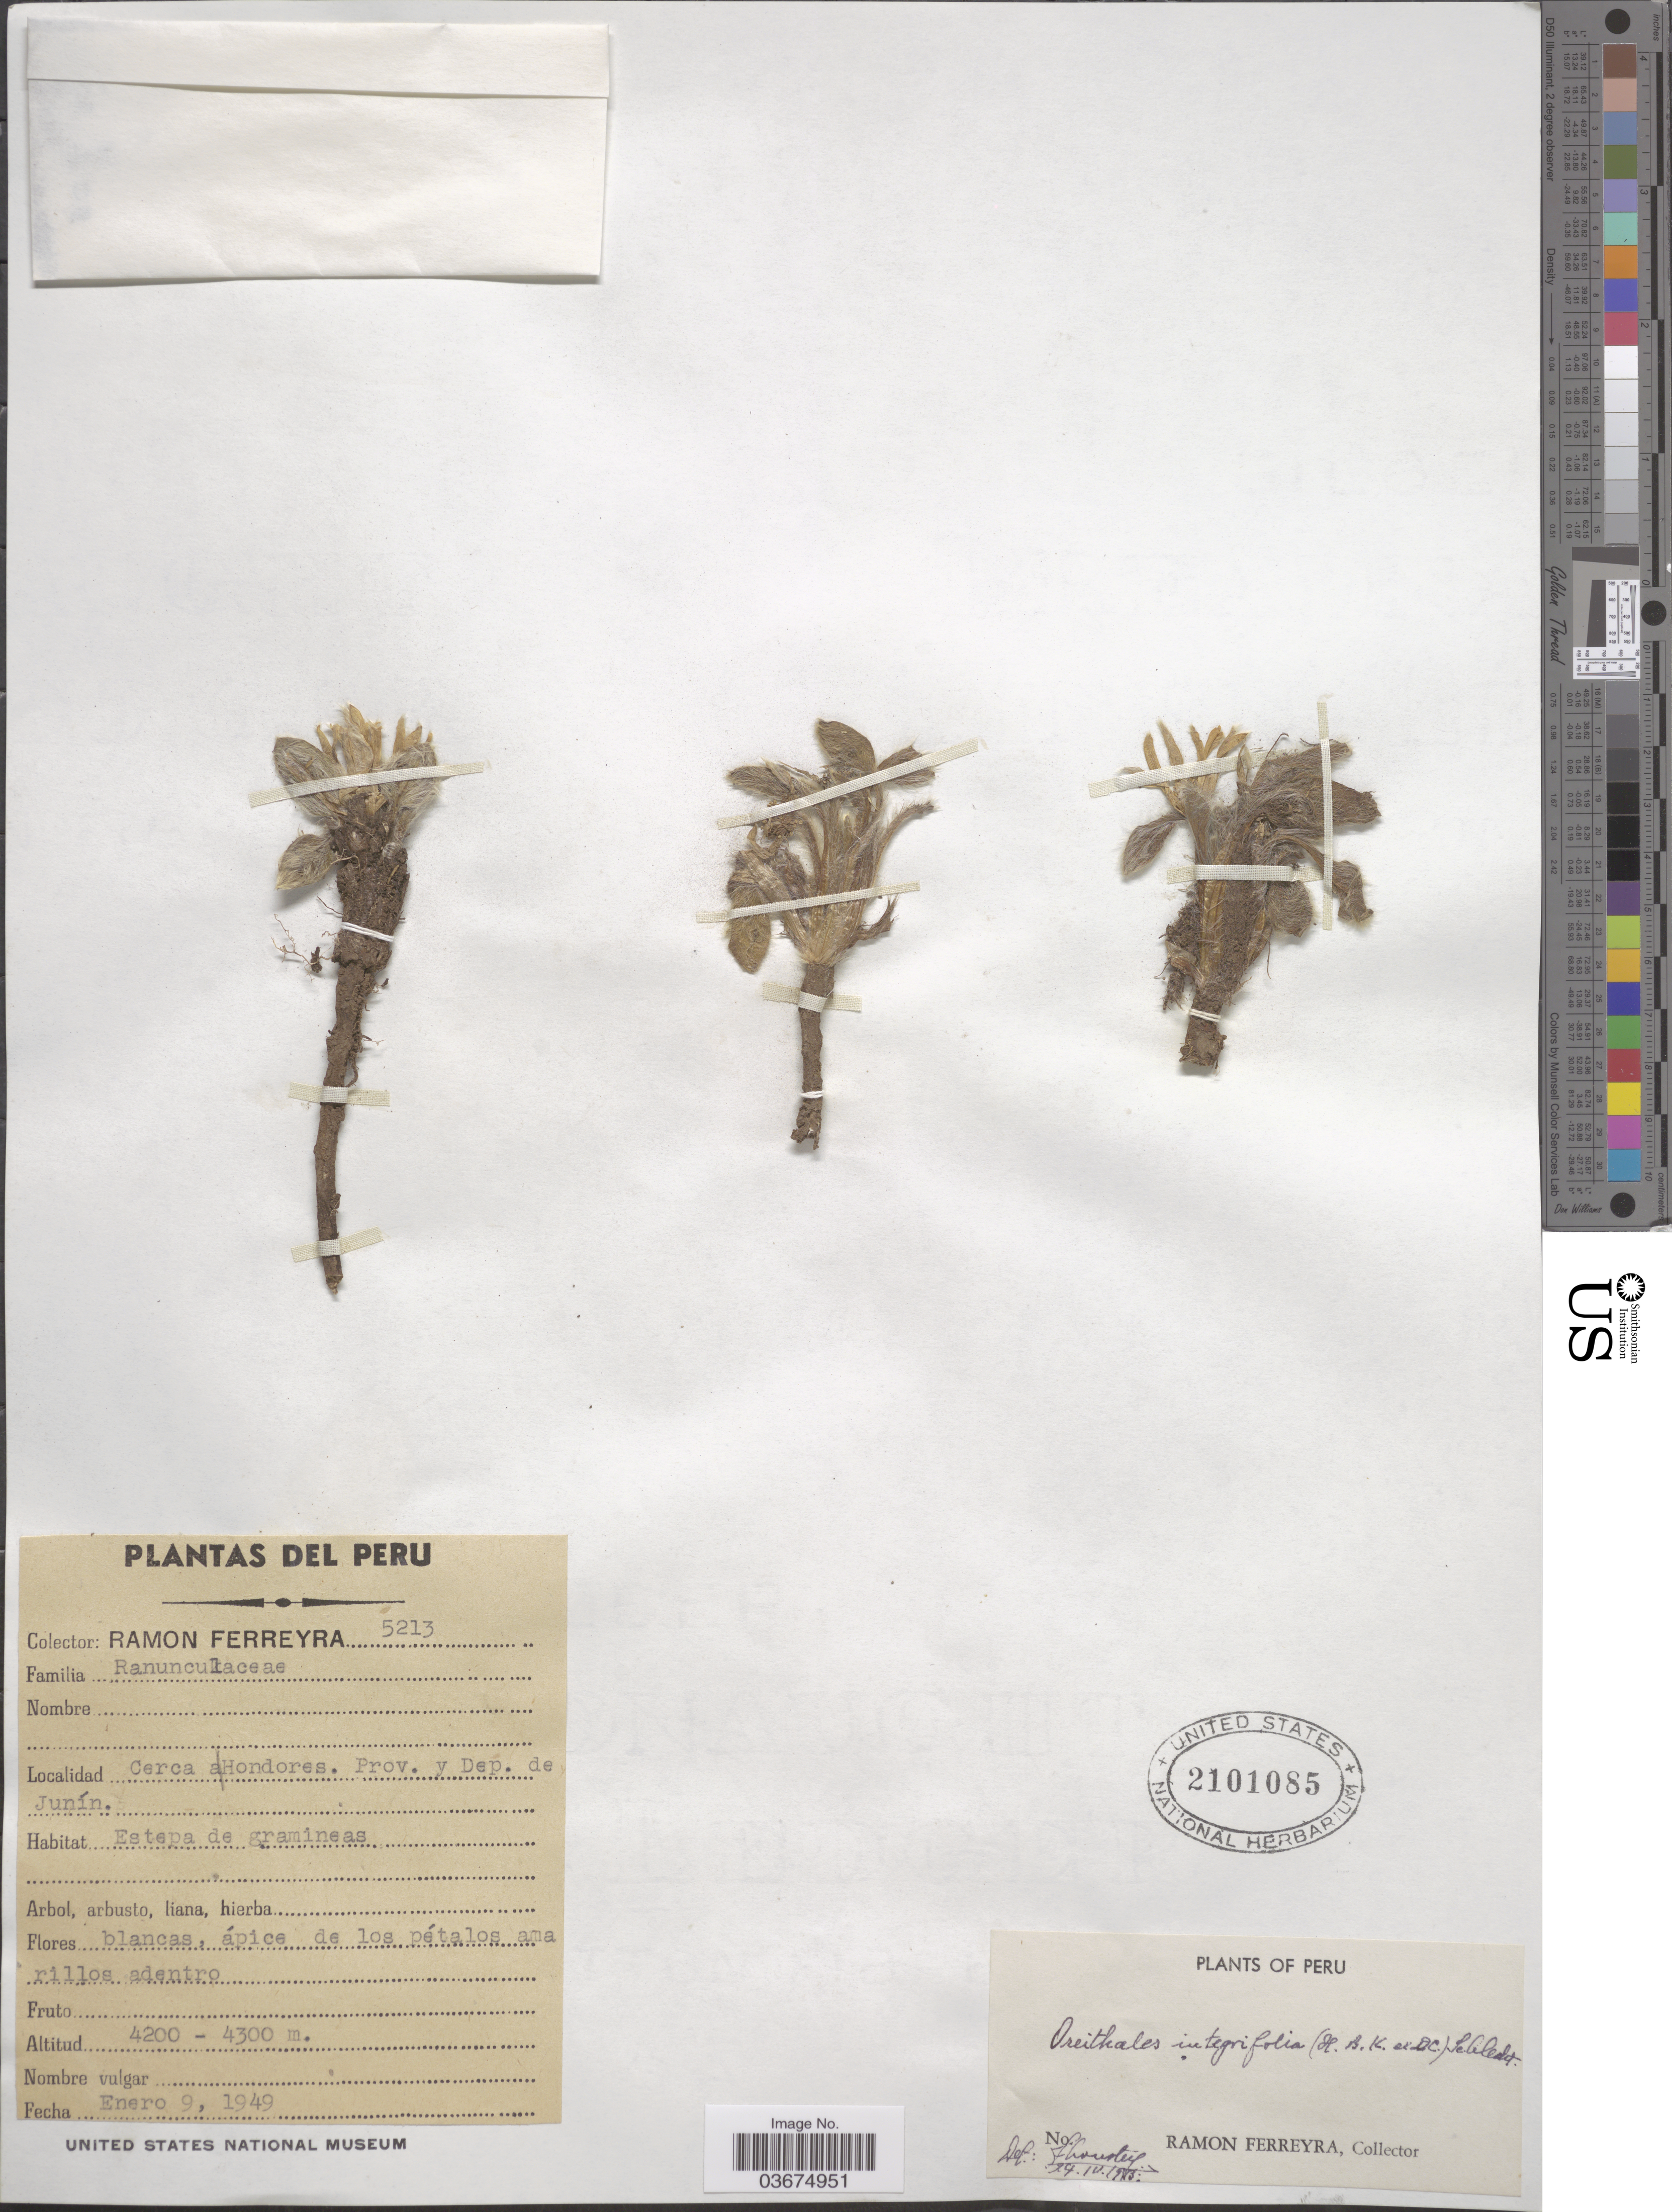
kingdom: Plantae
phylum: Tracheophyta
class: Magnoliopsida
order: Ranunculales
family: Ranunculaceae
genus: Oreithales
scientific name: Oreithales integrifolia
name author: (DC.) Schltdl.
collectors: R. A. Ferreyra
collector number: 5213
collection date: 1949-01-09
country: Peru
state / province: Junín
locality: Cerca a Hondores. Prov. y Dep. de Junín.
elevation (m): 4200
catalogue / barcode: US 2101085